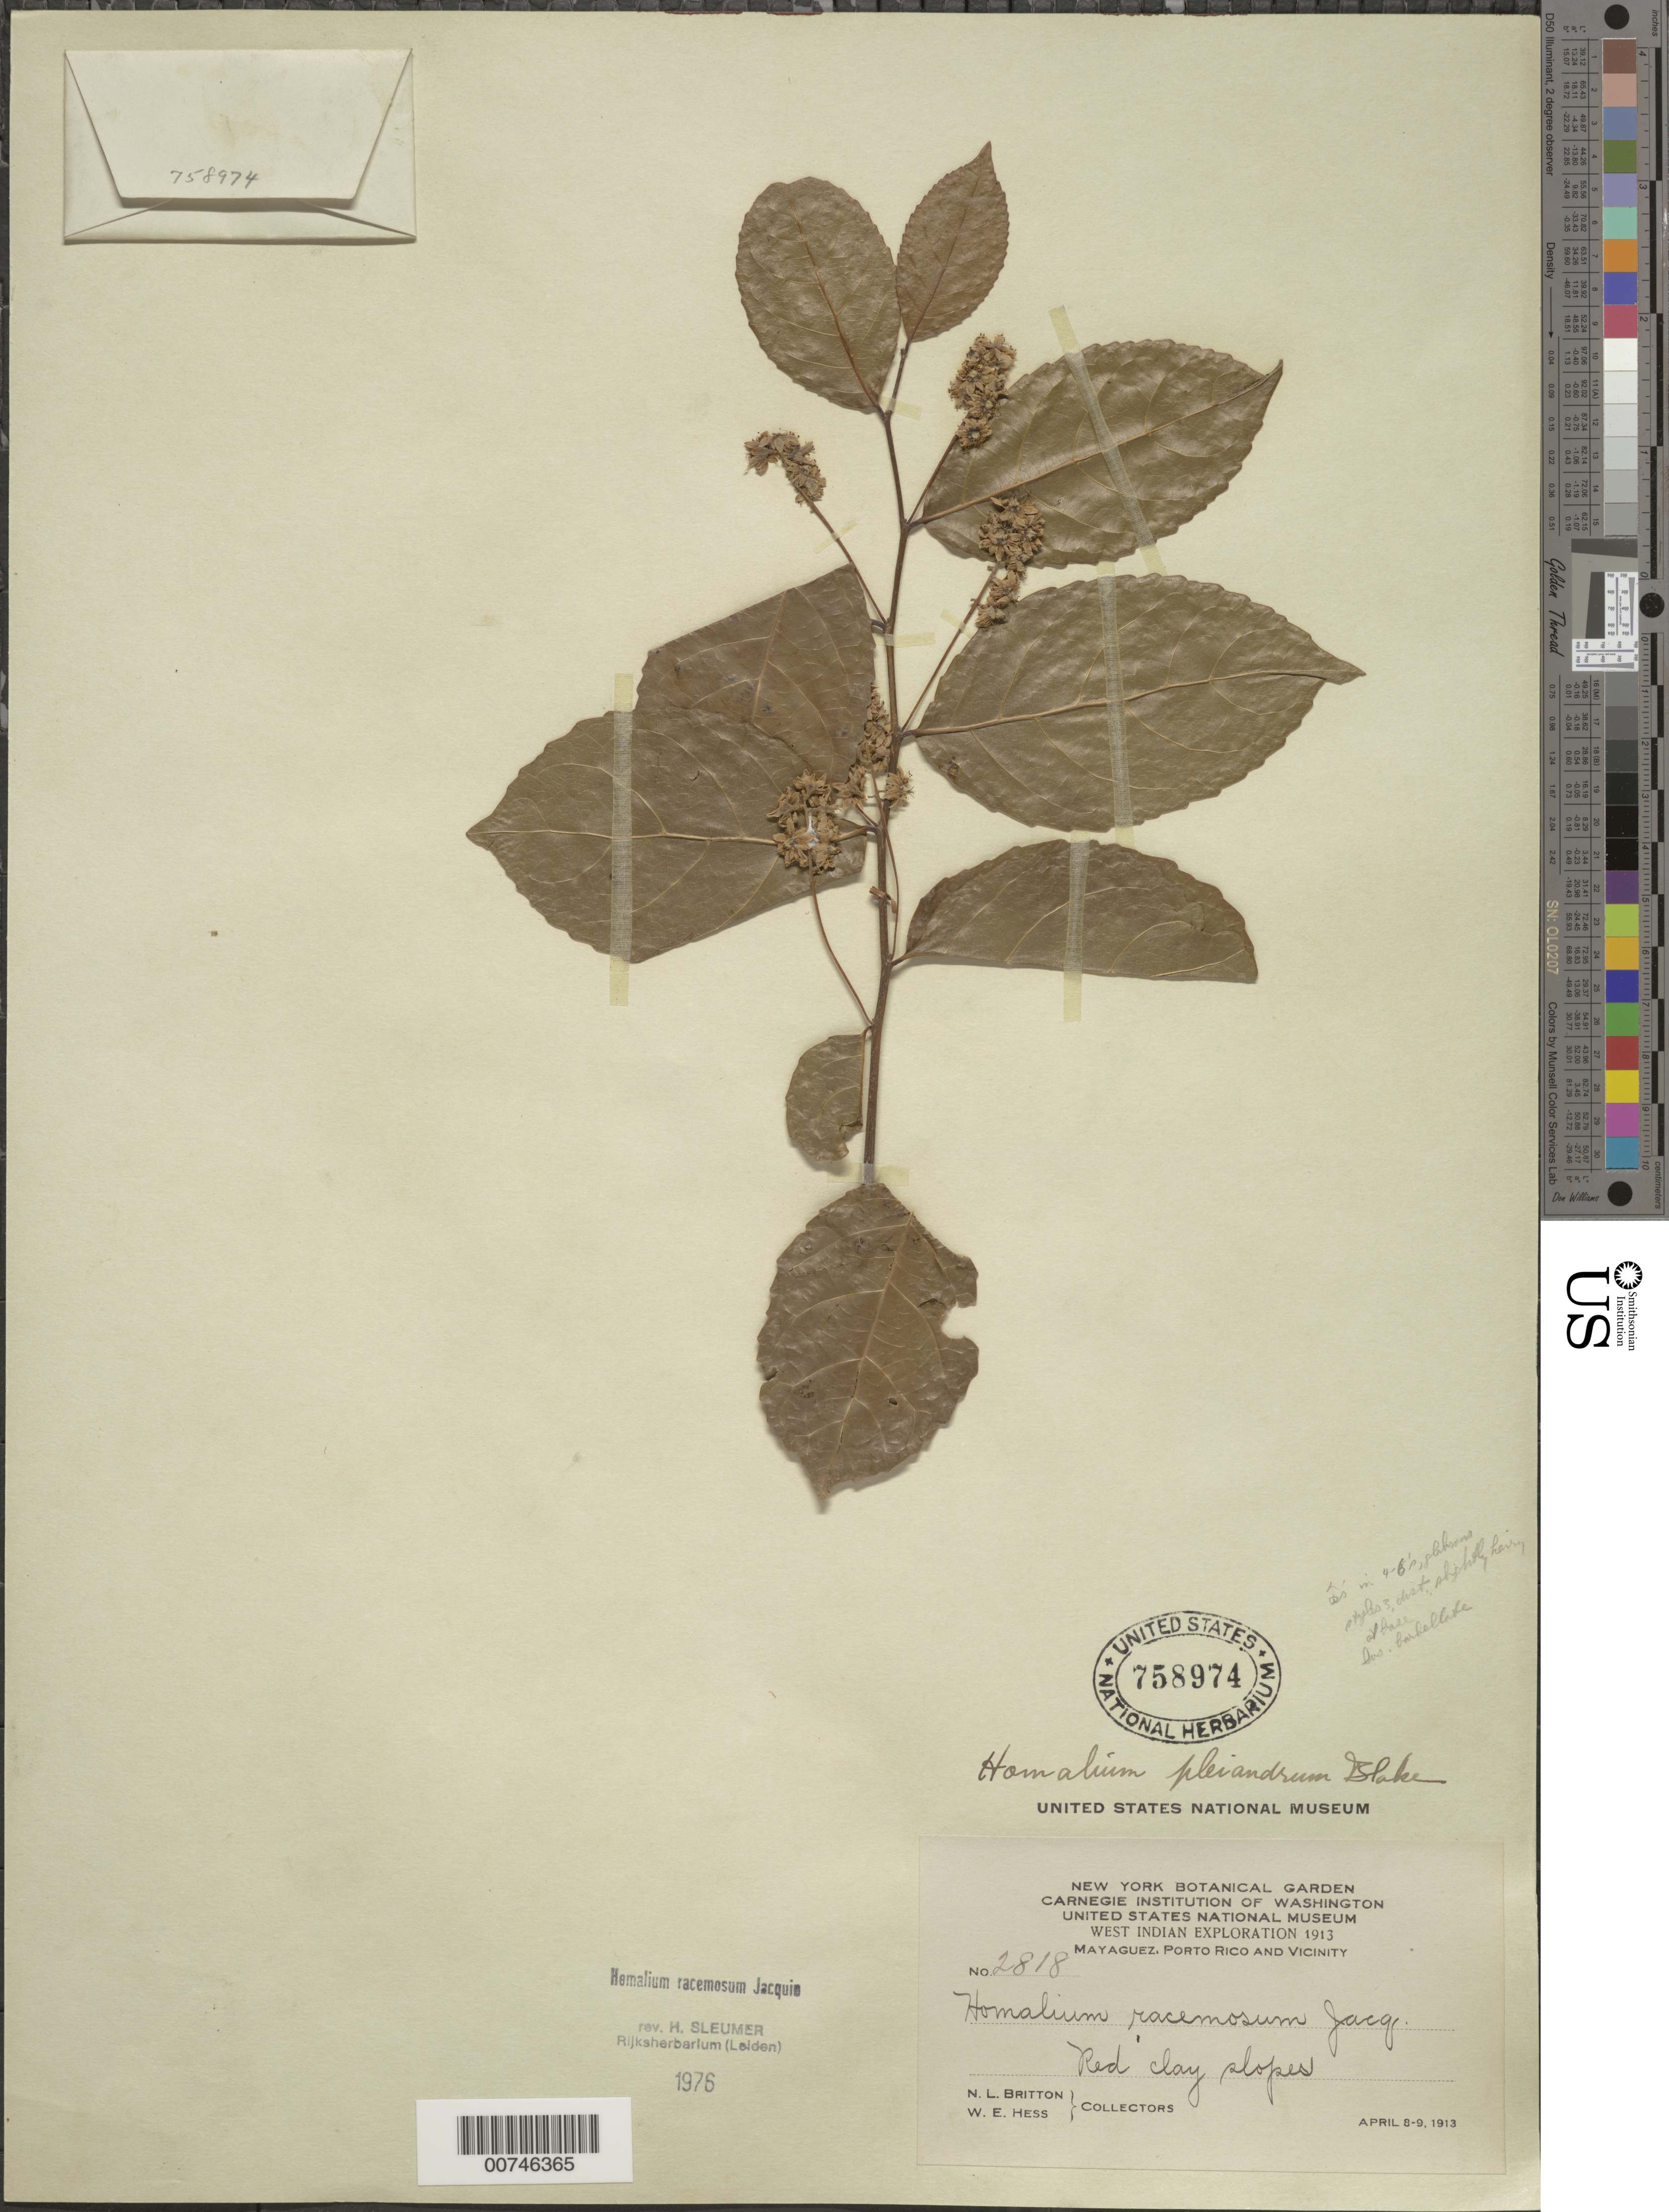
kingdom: Plantae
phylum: Tracheophyta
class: Magnoliopsida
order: Malpighiales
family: Salicaceae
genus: Homalium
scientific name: Homalium racemosum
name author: Jacq.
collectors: N. Britton & W. Hess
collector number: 2818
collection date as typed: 08 Apr 1913 to 09 Apr 1913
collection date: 1913-04-08/1913-04-09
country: Puerto Rico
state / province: Mayagüez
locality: Mayaguez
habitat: Red clay slopes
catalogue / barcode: US 758974